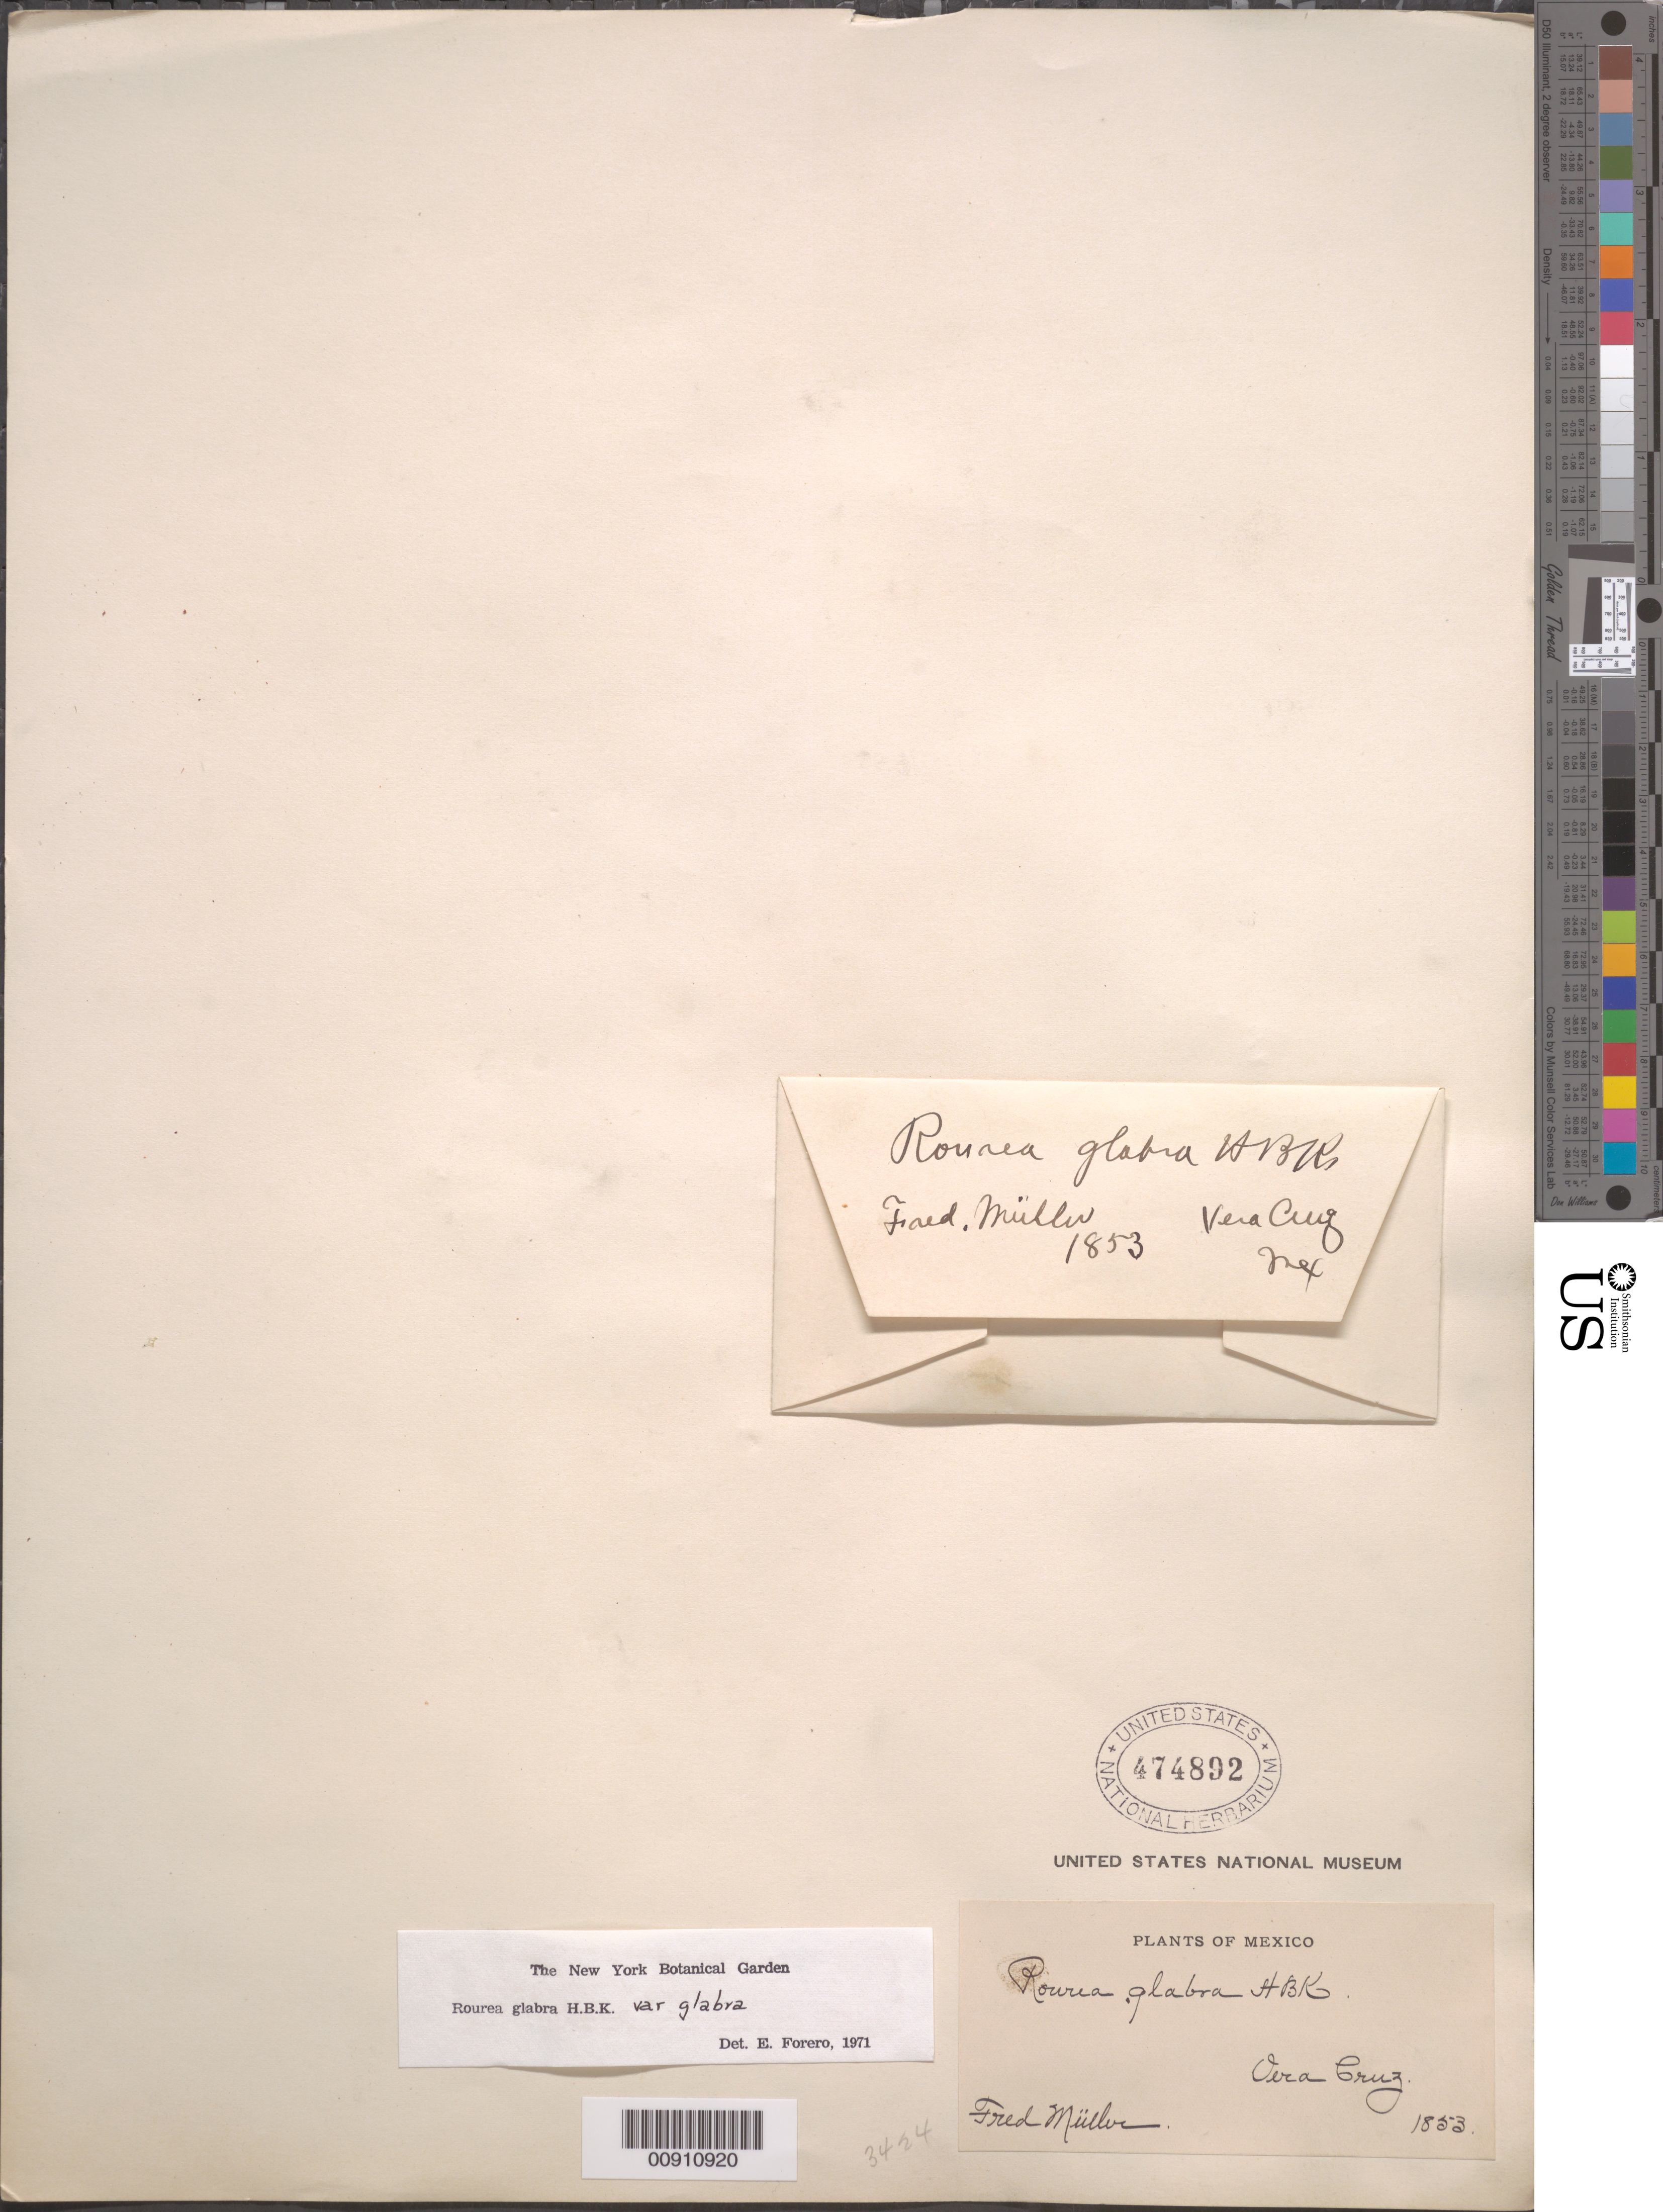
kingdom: Plantae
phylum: Tracheophyta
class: Magnoliopsida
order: Oxalidales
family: Connaraceae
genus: Rourea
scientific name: Rourea glabra var. glabra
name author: Kunth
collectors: T. Müller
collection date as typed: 1853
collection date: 1853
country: Mexico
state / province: Veracruz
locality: Veracruz.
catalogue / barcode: US 474892